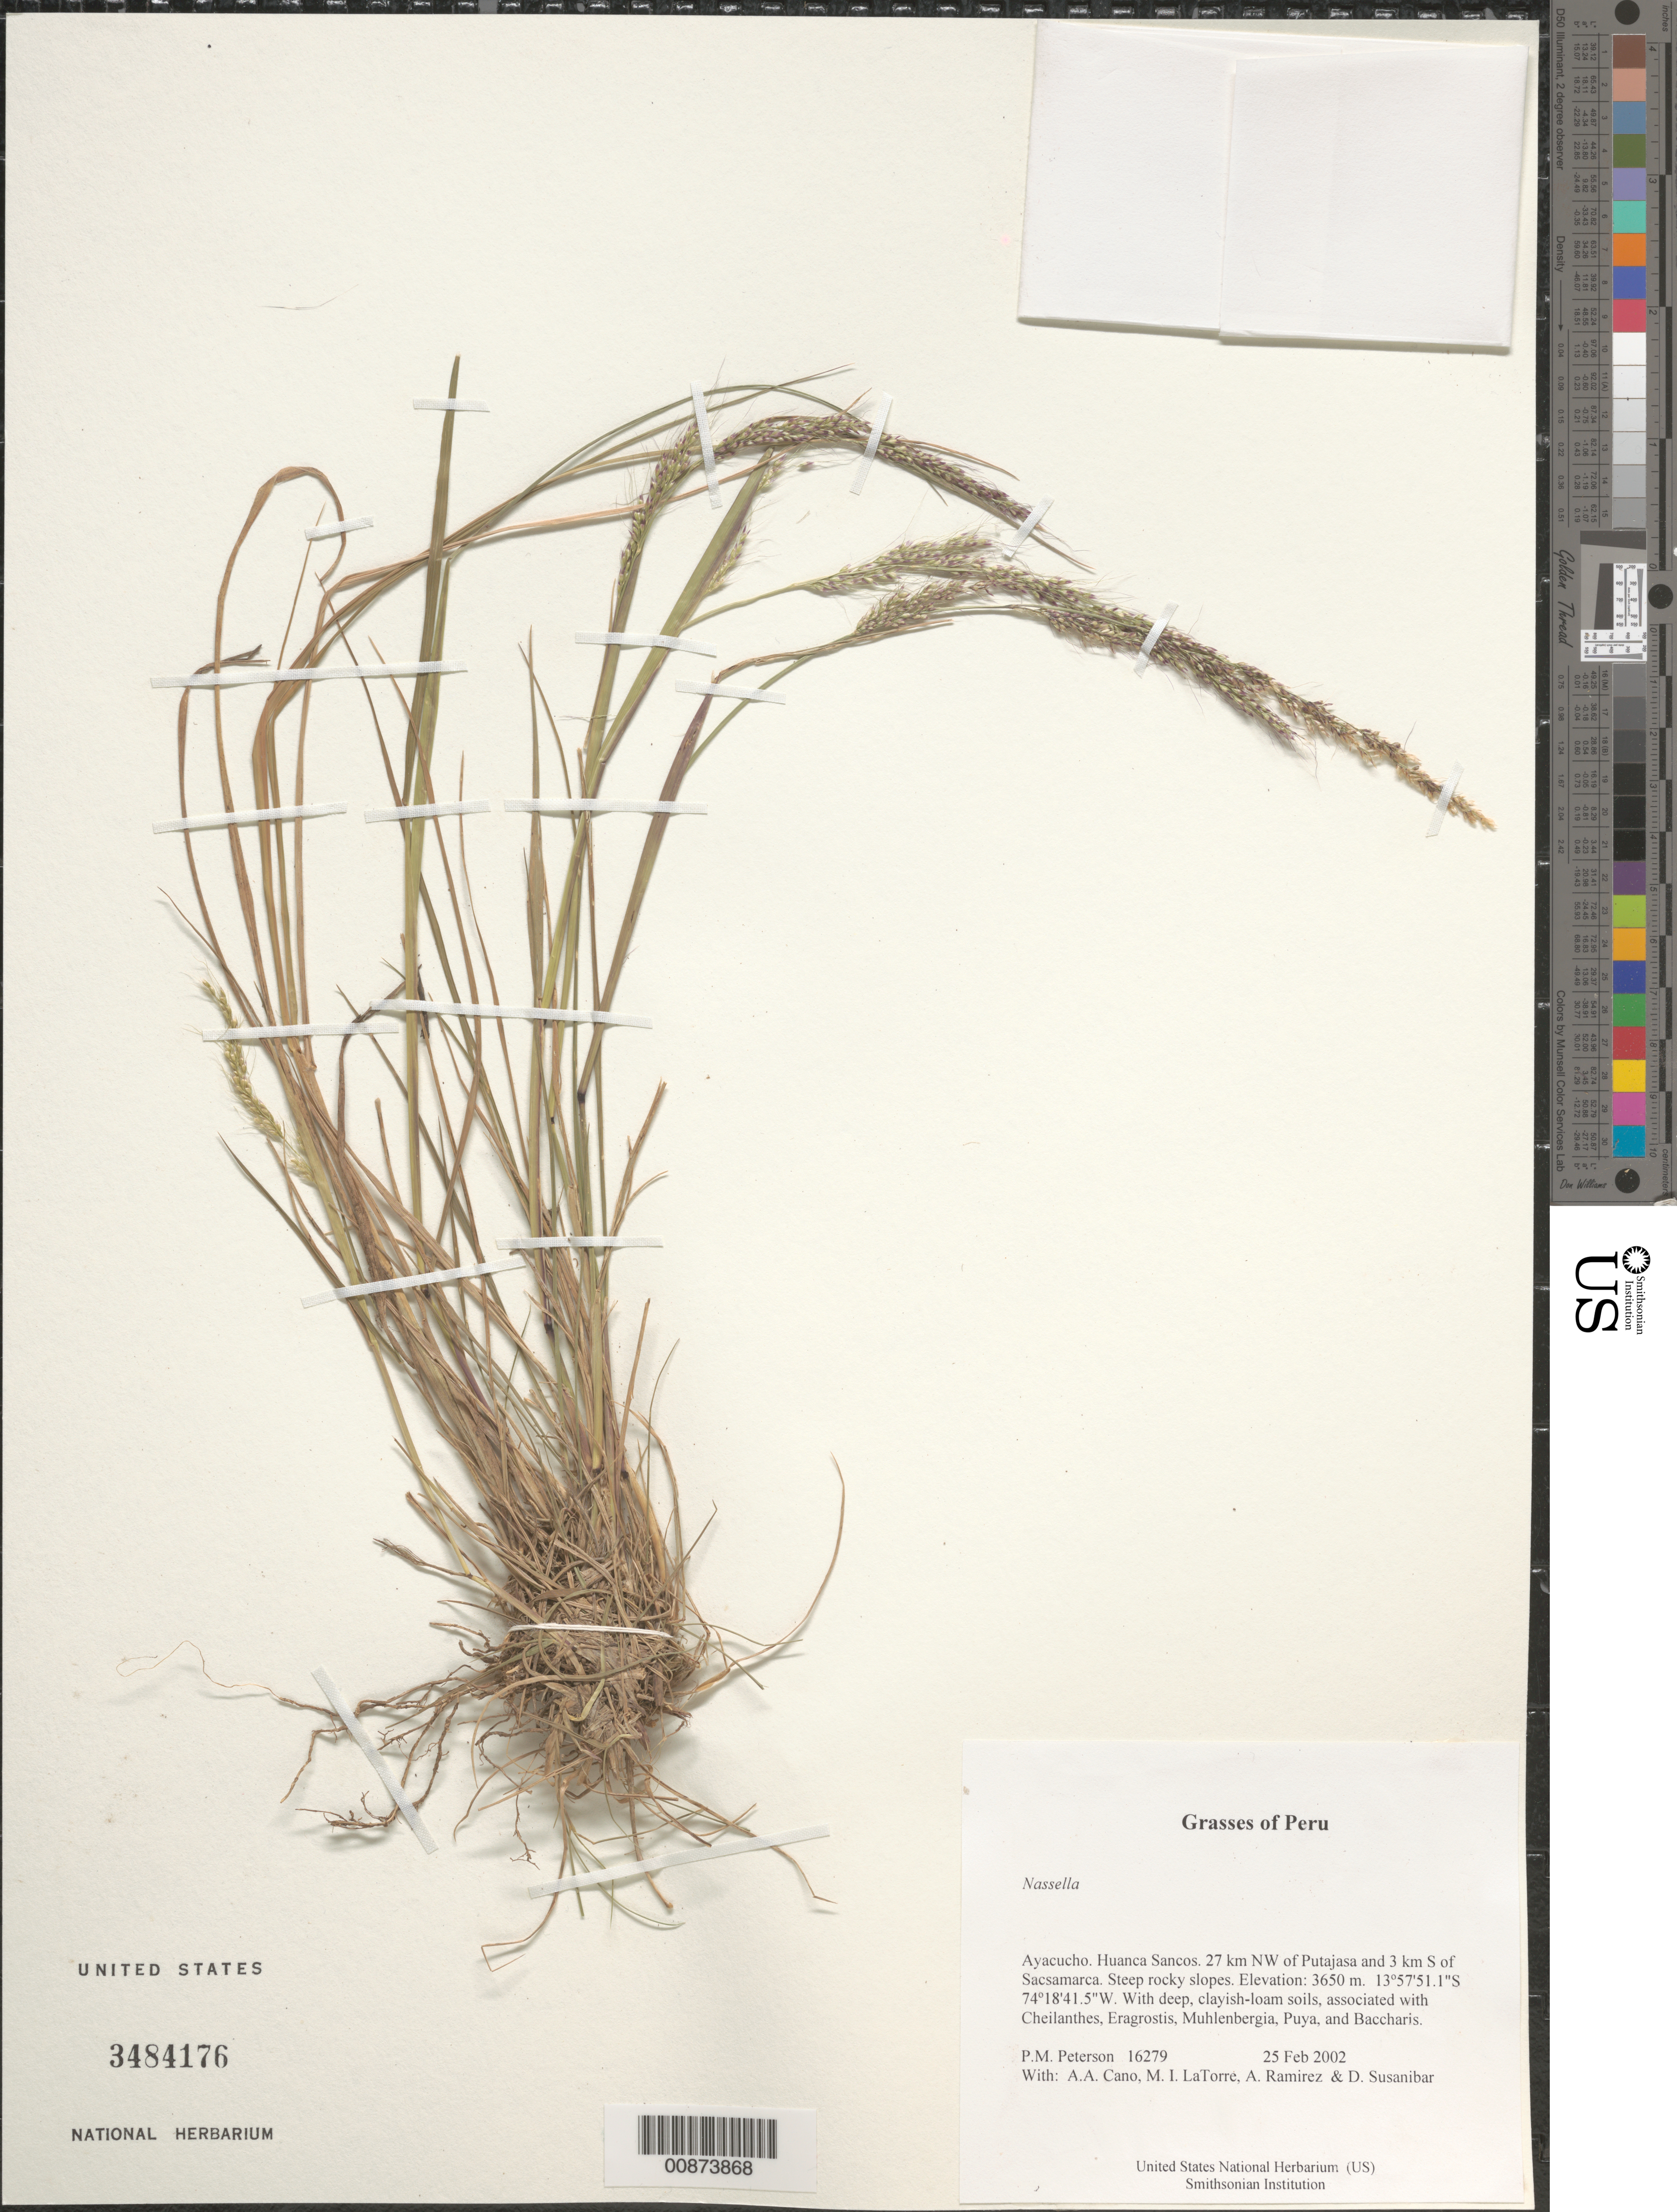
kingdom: Plantae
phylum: Tracheophyta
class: Liliopsida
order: Poales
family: Poaceae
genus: Nassella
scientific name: Nassella sp.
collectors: P. M. Peterson, A. Cano, M. I. La Torre, A. Ramírez & D. Susanibar Cruz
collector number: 16279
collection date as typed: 25 Feb 2002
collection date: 2002-02-25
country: Peru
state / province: Ayacucho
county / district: Huanca Sancos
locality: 27 km NW of Putajasa and 3 km S of Sacsamarca. Steep rocky slopes.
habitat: With deep, clayish-loam soils, associated with ~Cheilanthes, Eragrostis, Muhlenbergia, Puya, and Baccharis~.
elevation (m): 3650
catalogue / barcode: US 3484176